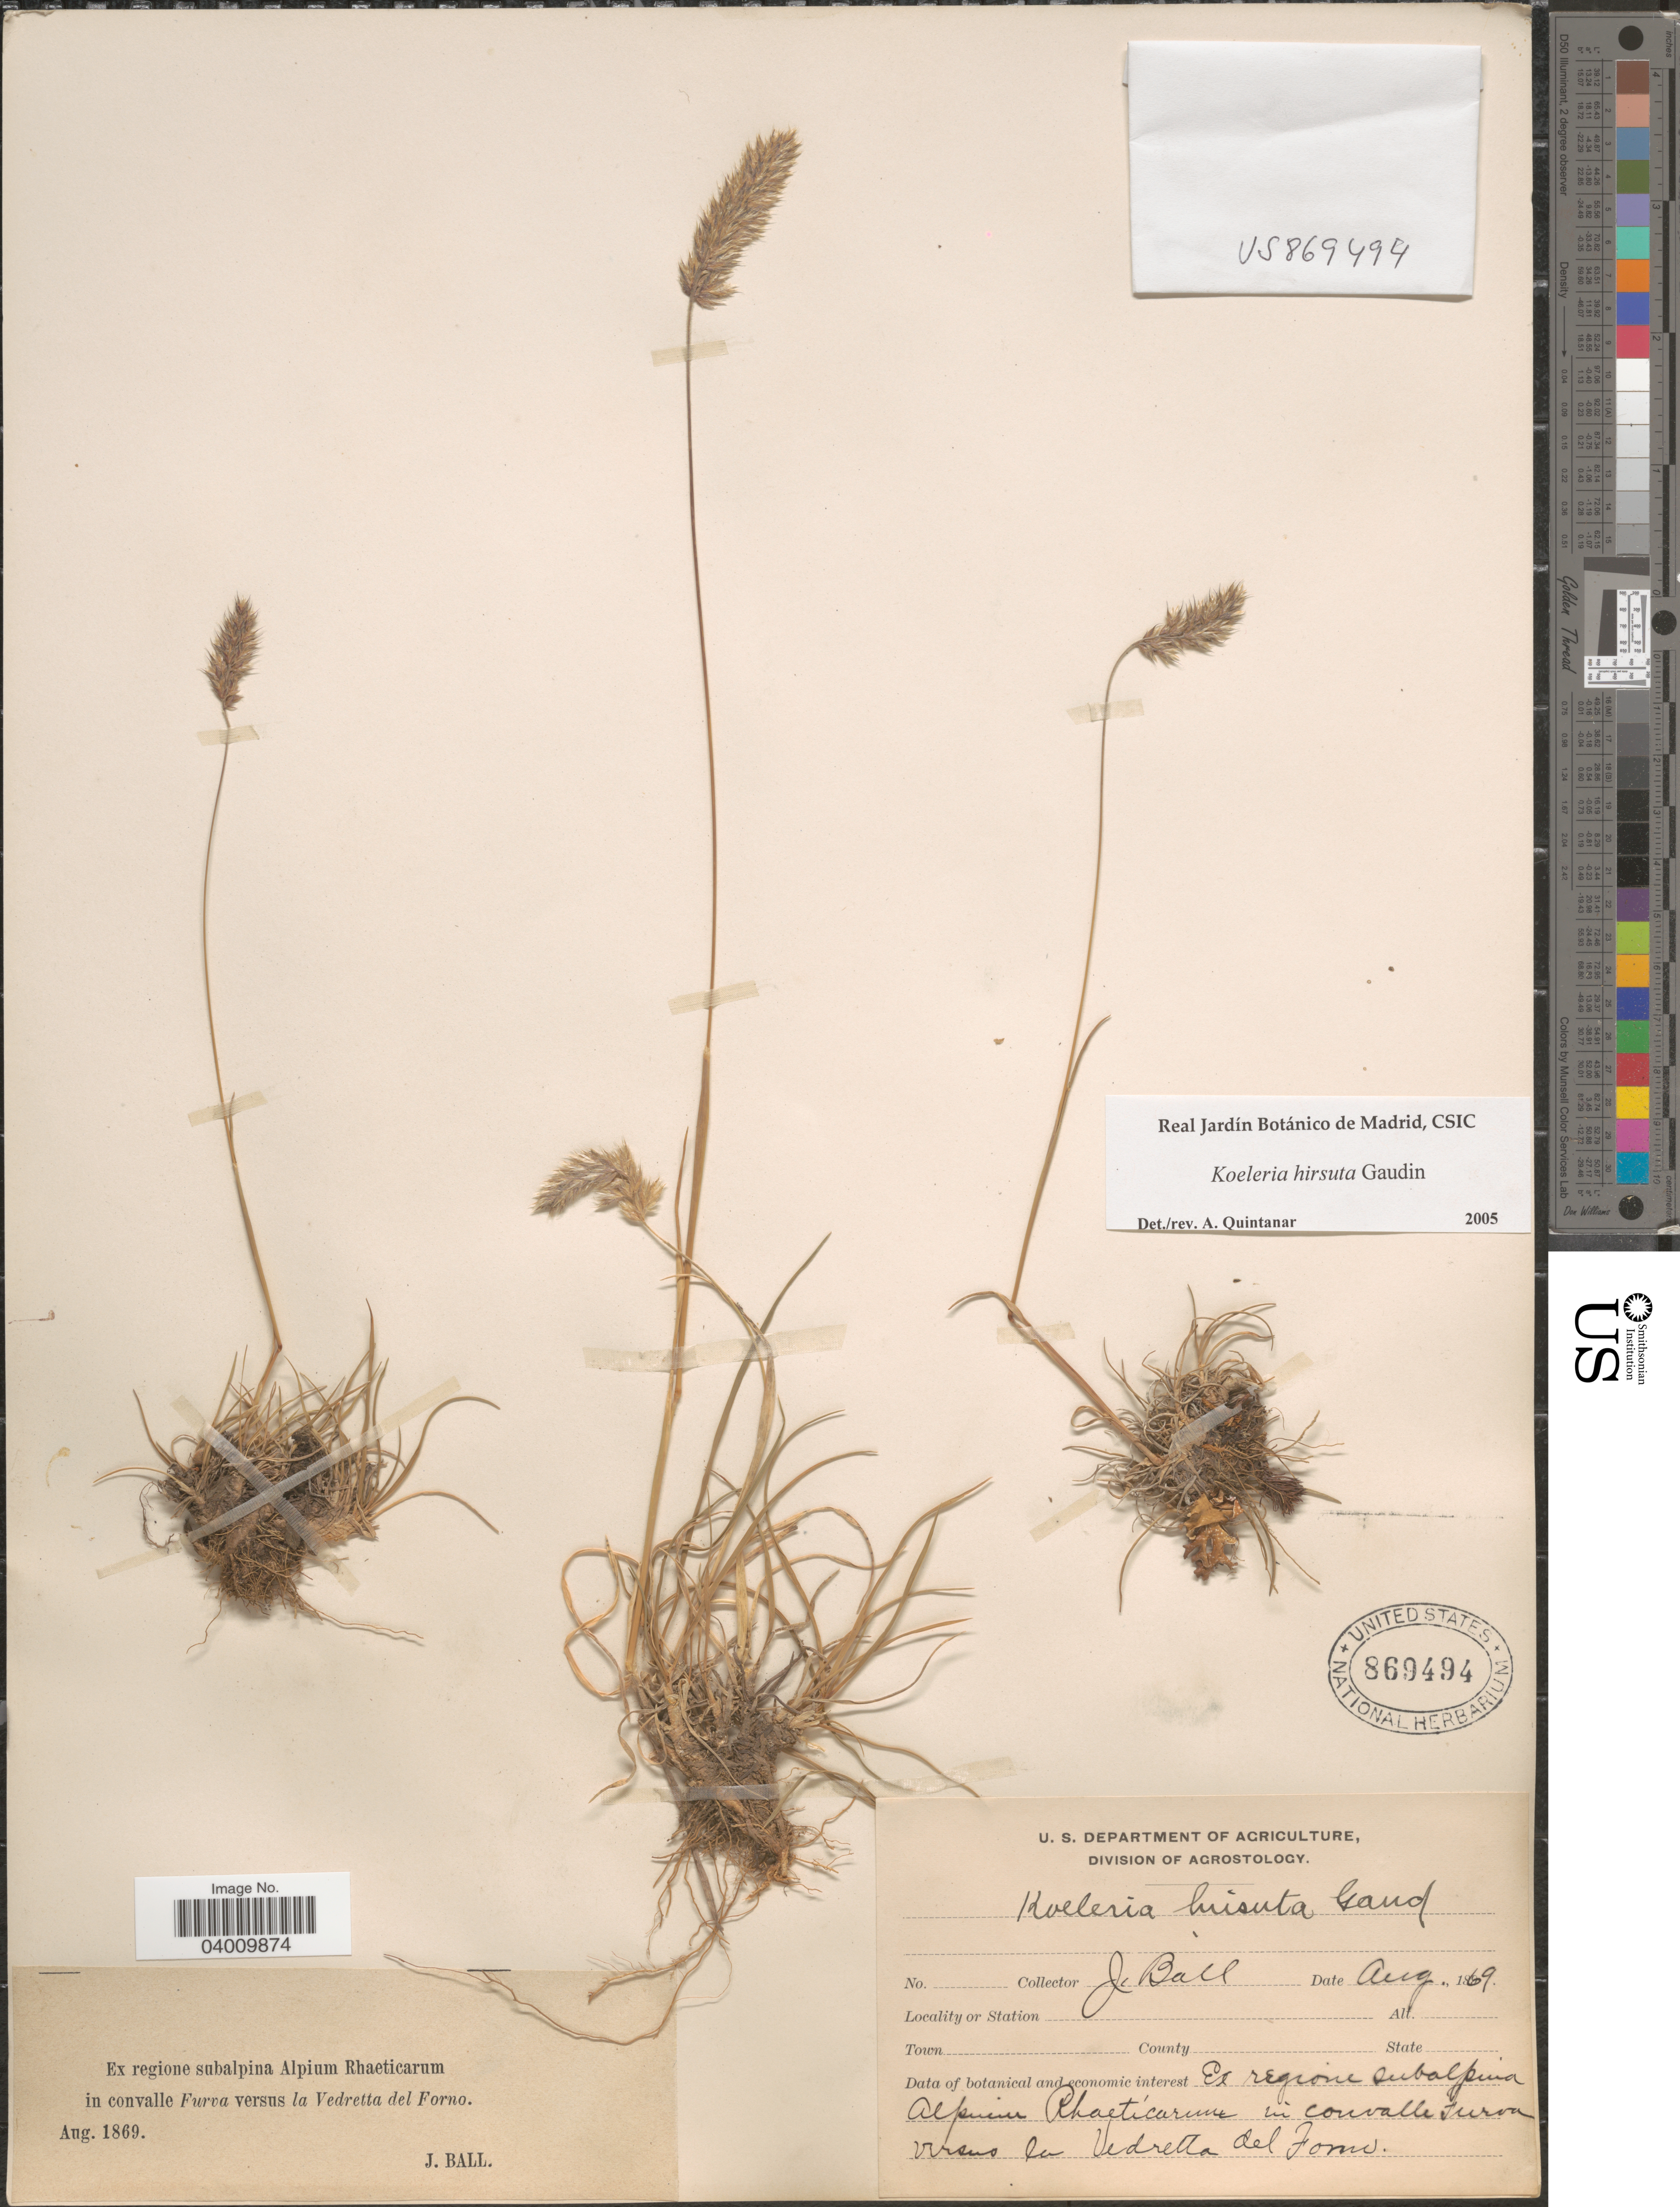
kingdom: Plantae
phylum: Tracheophyta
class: Liliopsida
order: Poales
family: Poaceae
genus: Koeleria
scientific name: Koeleria hirsuta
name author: Gaudin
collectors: J. Ball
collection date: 1869-08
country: Italy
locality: Ex regione subalpina Alpium Rhaeticarum in convalle Furva versus la Vedretta del Forno.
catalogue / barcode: US 869494